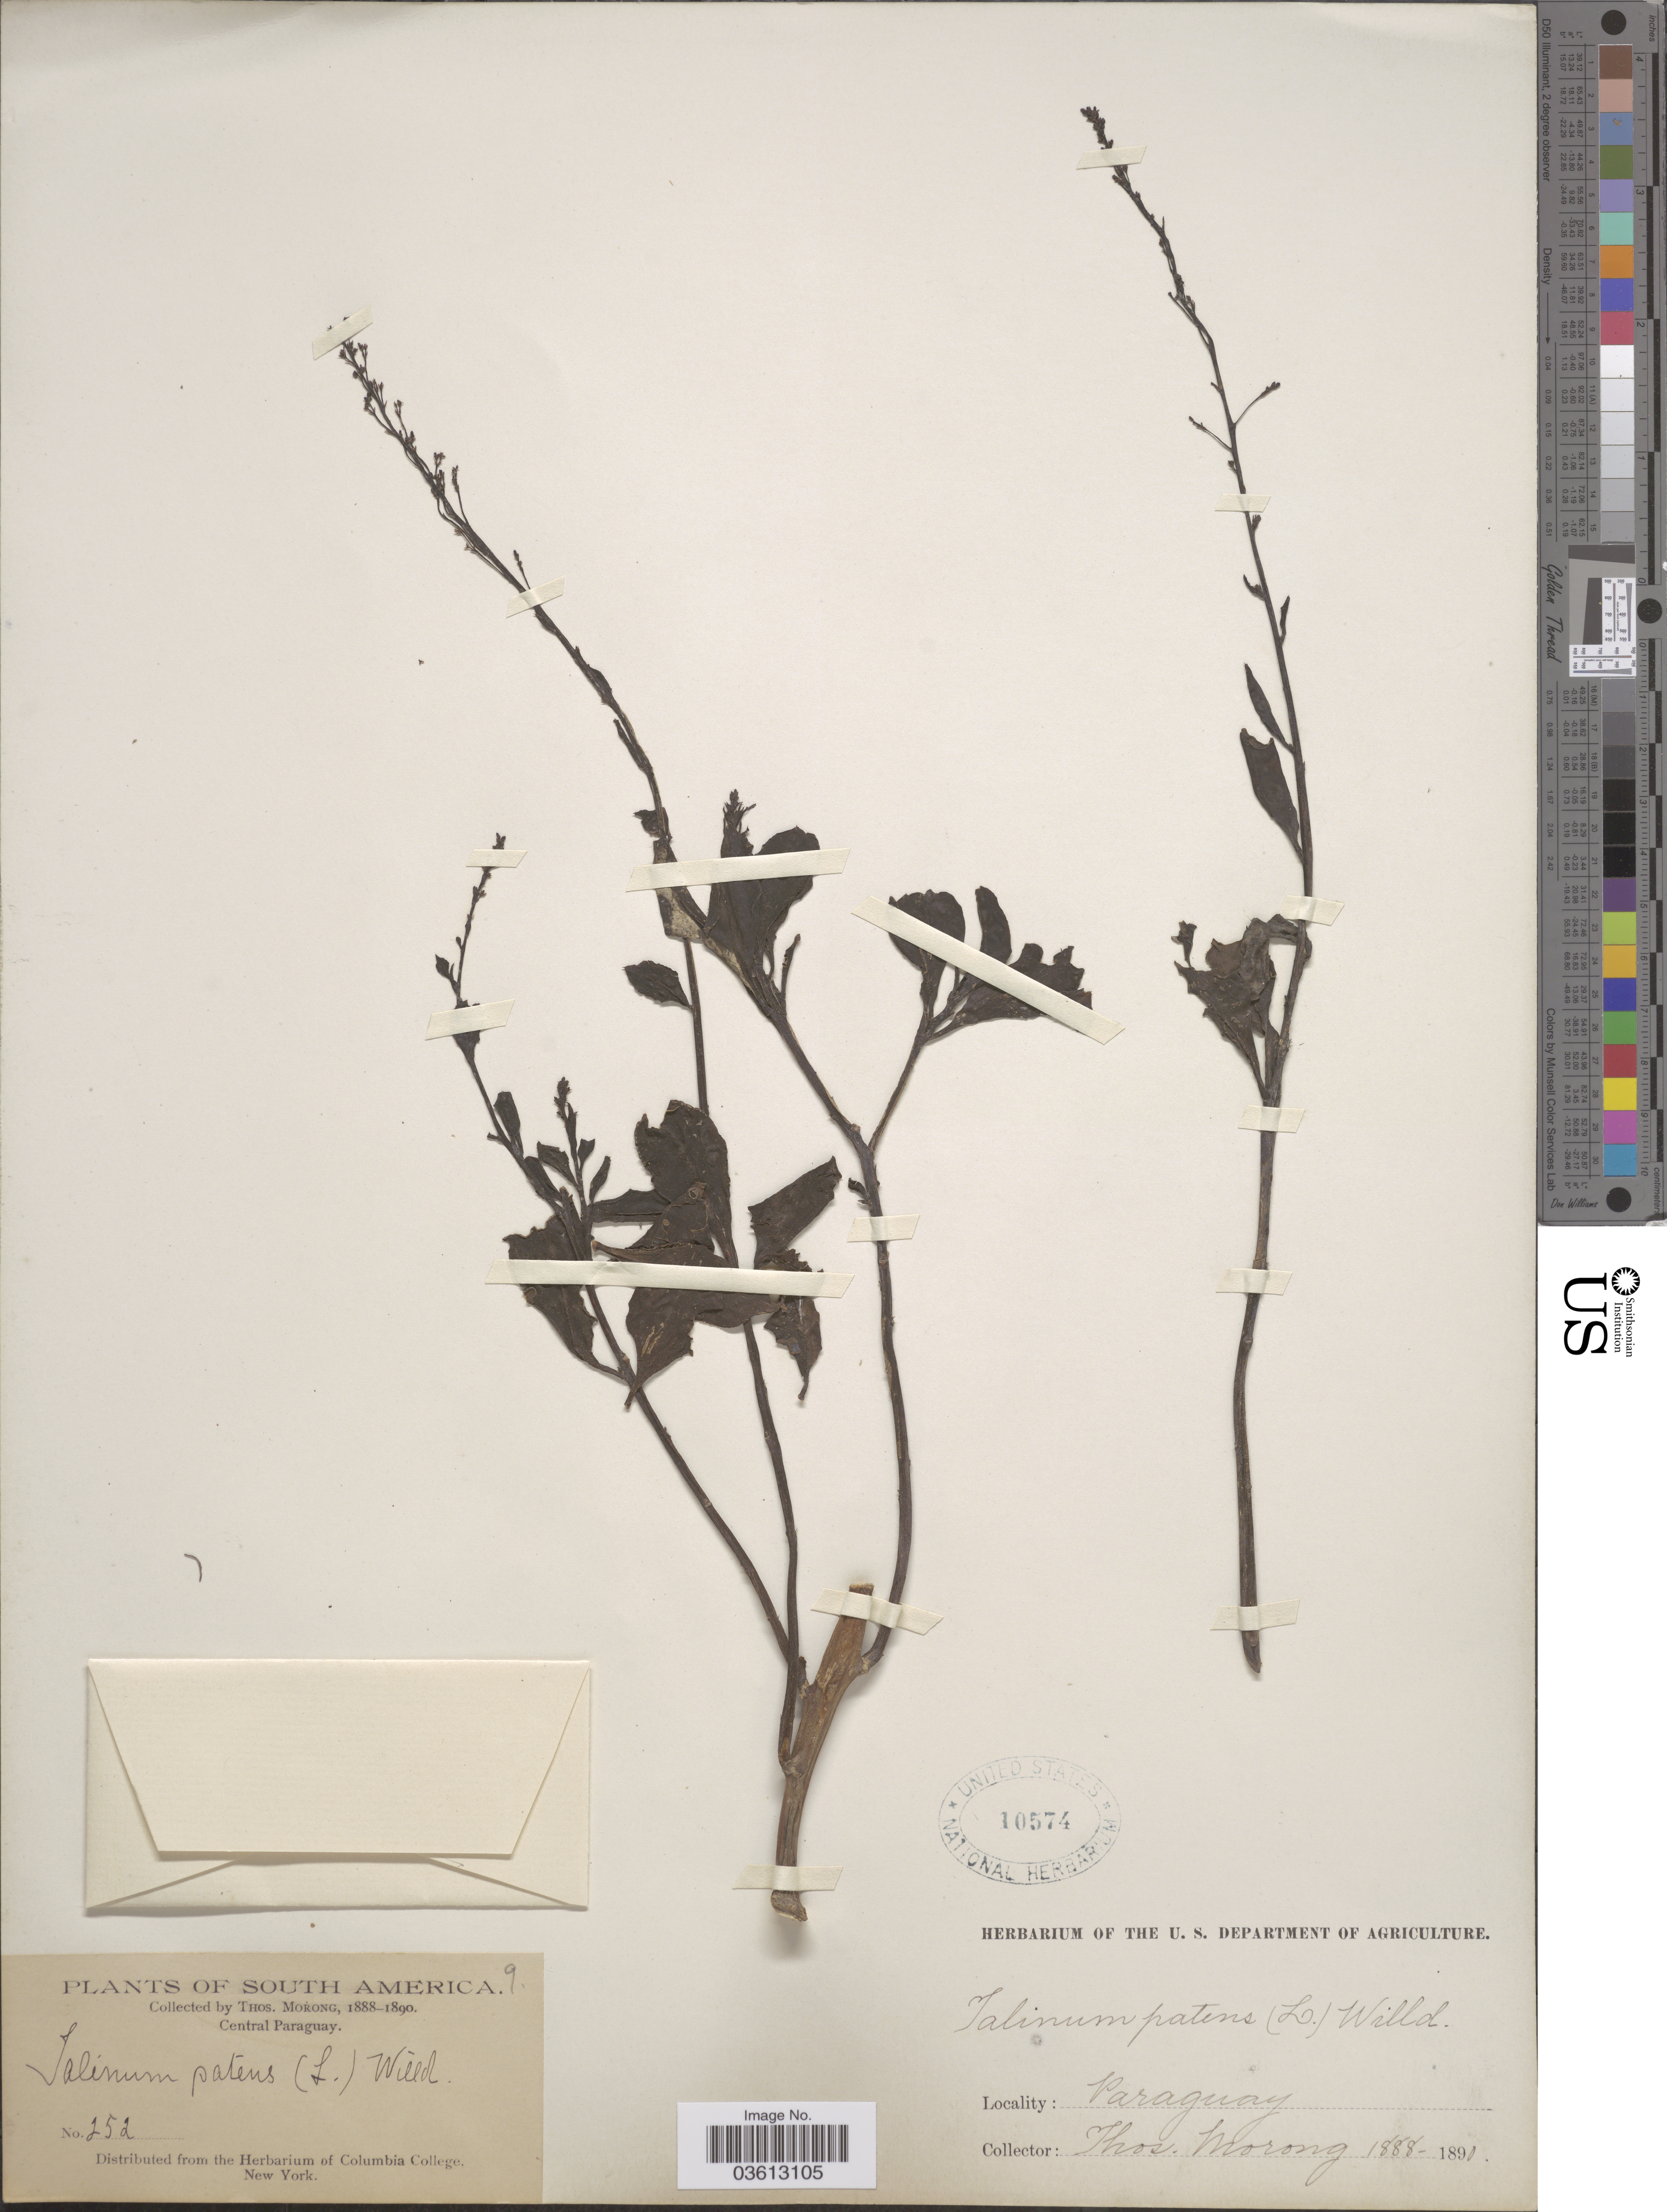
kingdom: Plantae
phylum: Tracheophyta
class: Magnoliopsida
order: Caryophyllales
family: Talinaceae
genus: Talinum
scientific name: Talinum paniculatum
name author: (Jacq.) Gaertn.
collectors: ex herb. T. Morong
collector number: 252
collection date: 1888/1890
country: Paraguay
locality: Central Paraguay.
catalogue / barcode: US 10574